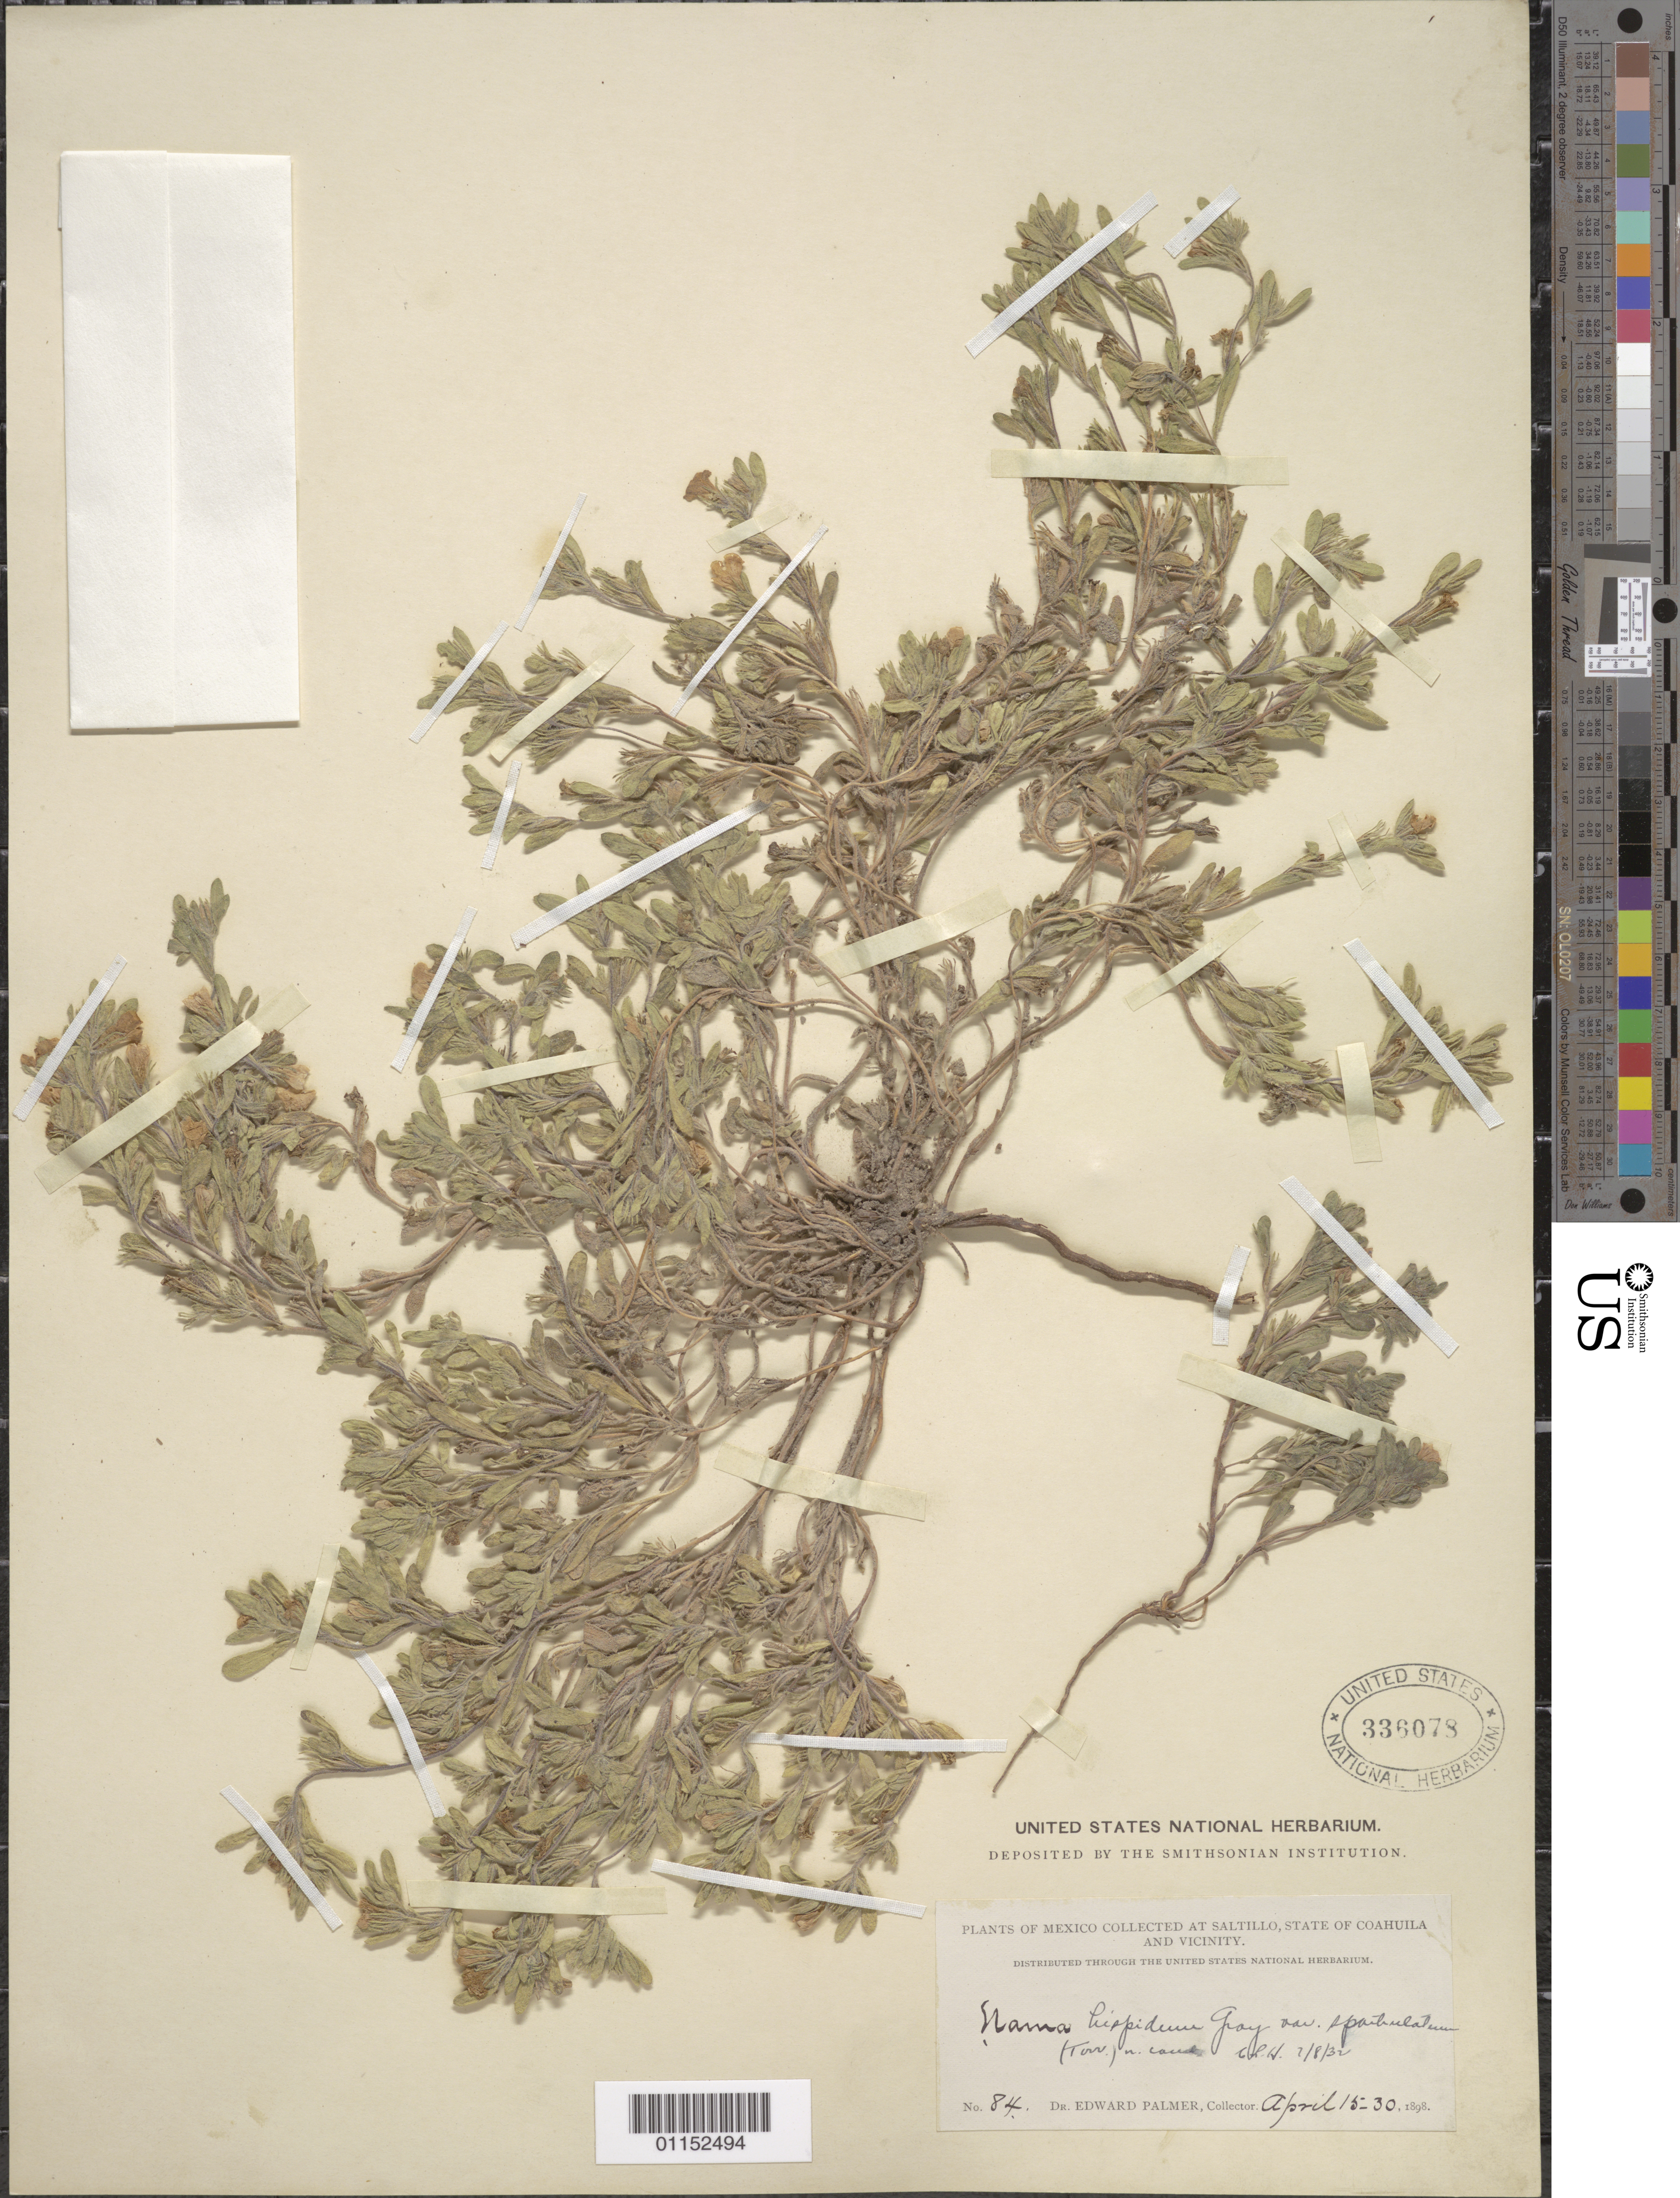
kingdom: Plantae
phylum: Tracheophyta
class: Magnoliopsida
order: Boraginales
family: Namaceae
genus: Nama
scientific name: Nama hispida var. spathulatum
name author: (Torr.) C.L. Hitchc.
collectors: E. Palmer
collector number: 84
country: Mexico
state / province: Coahuila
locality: Saltillo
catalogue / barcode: US 336078